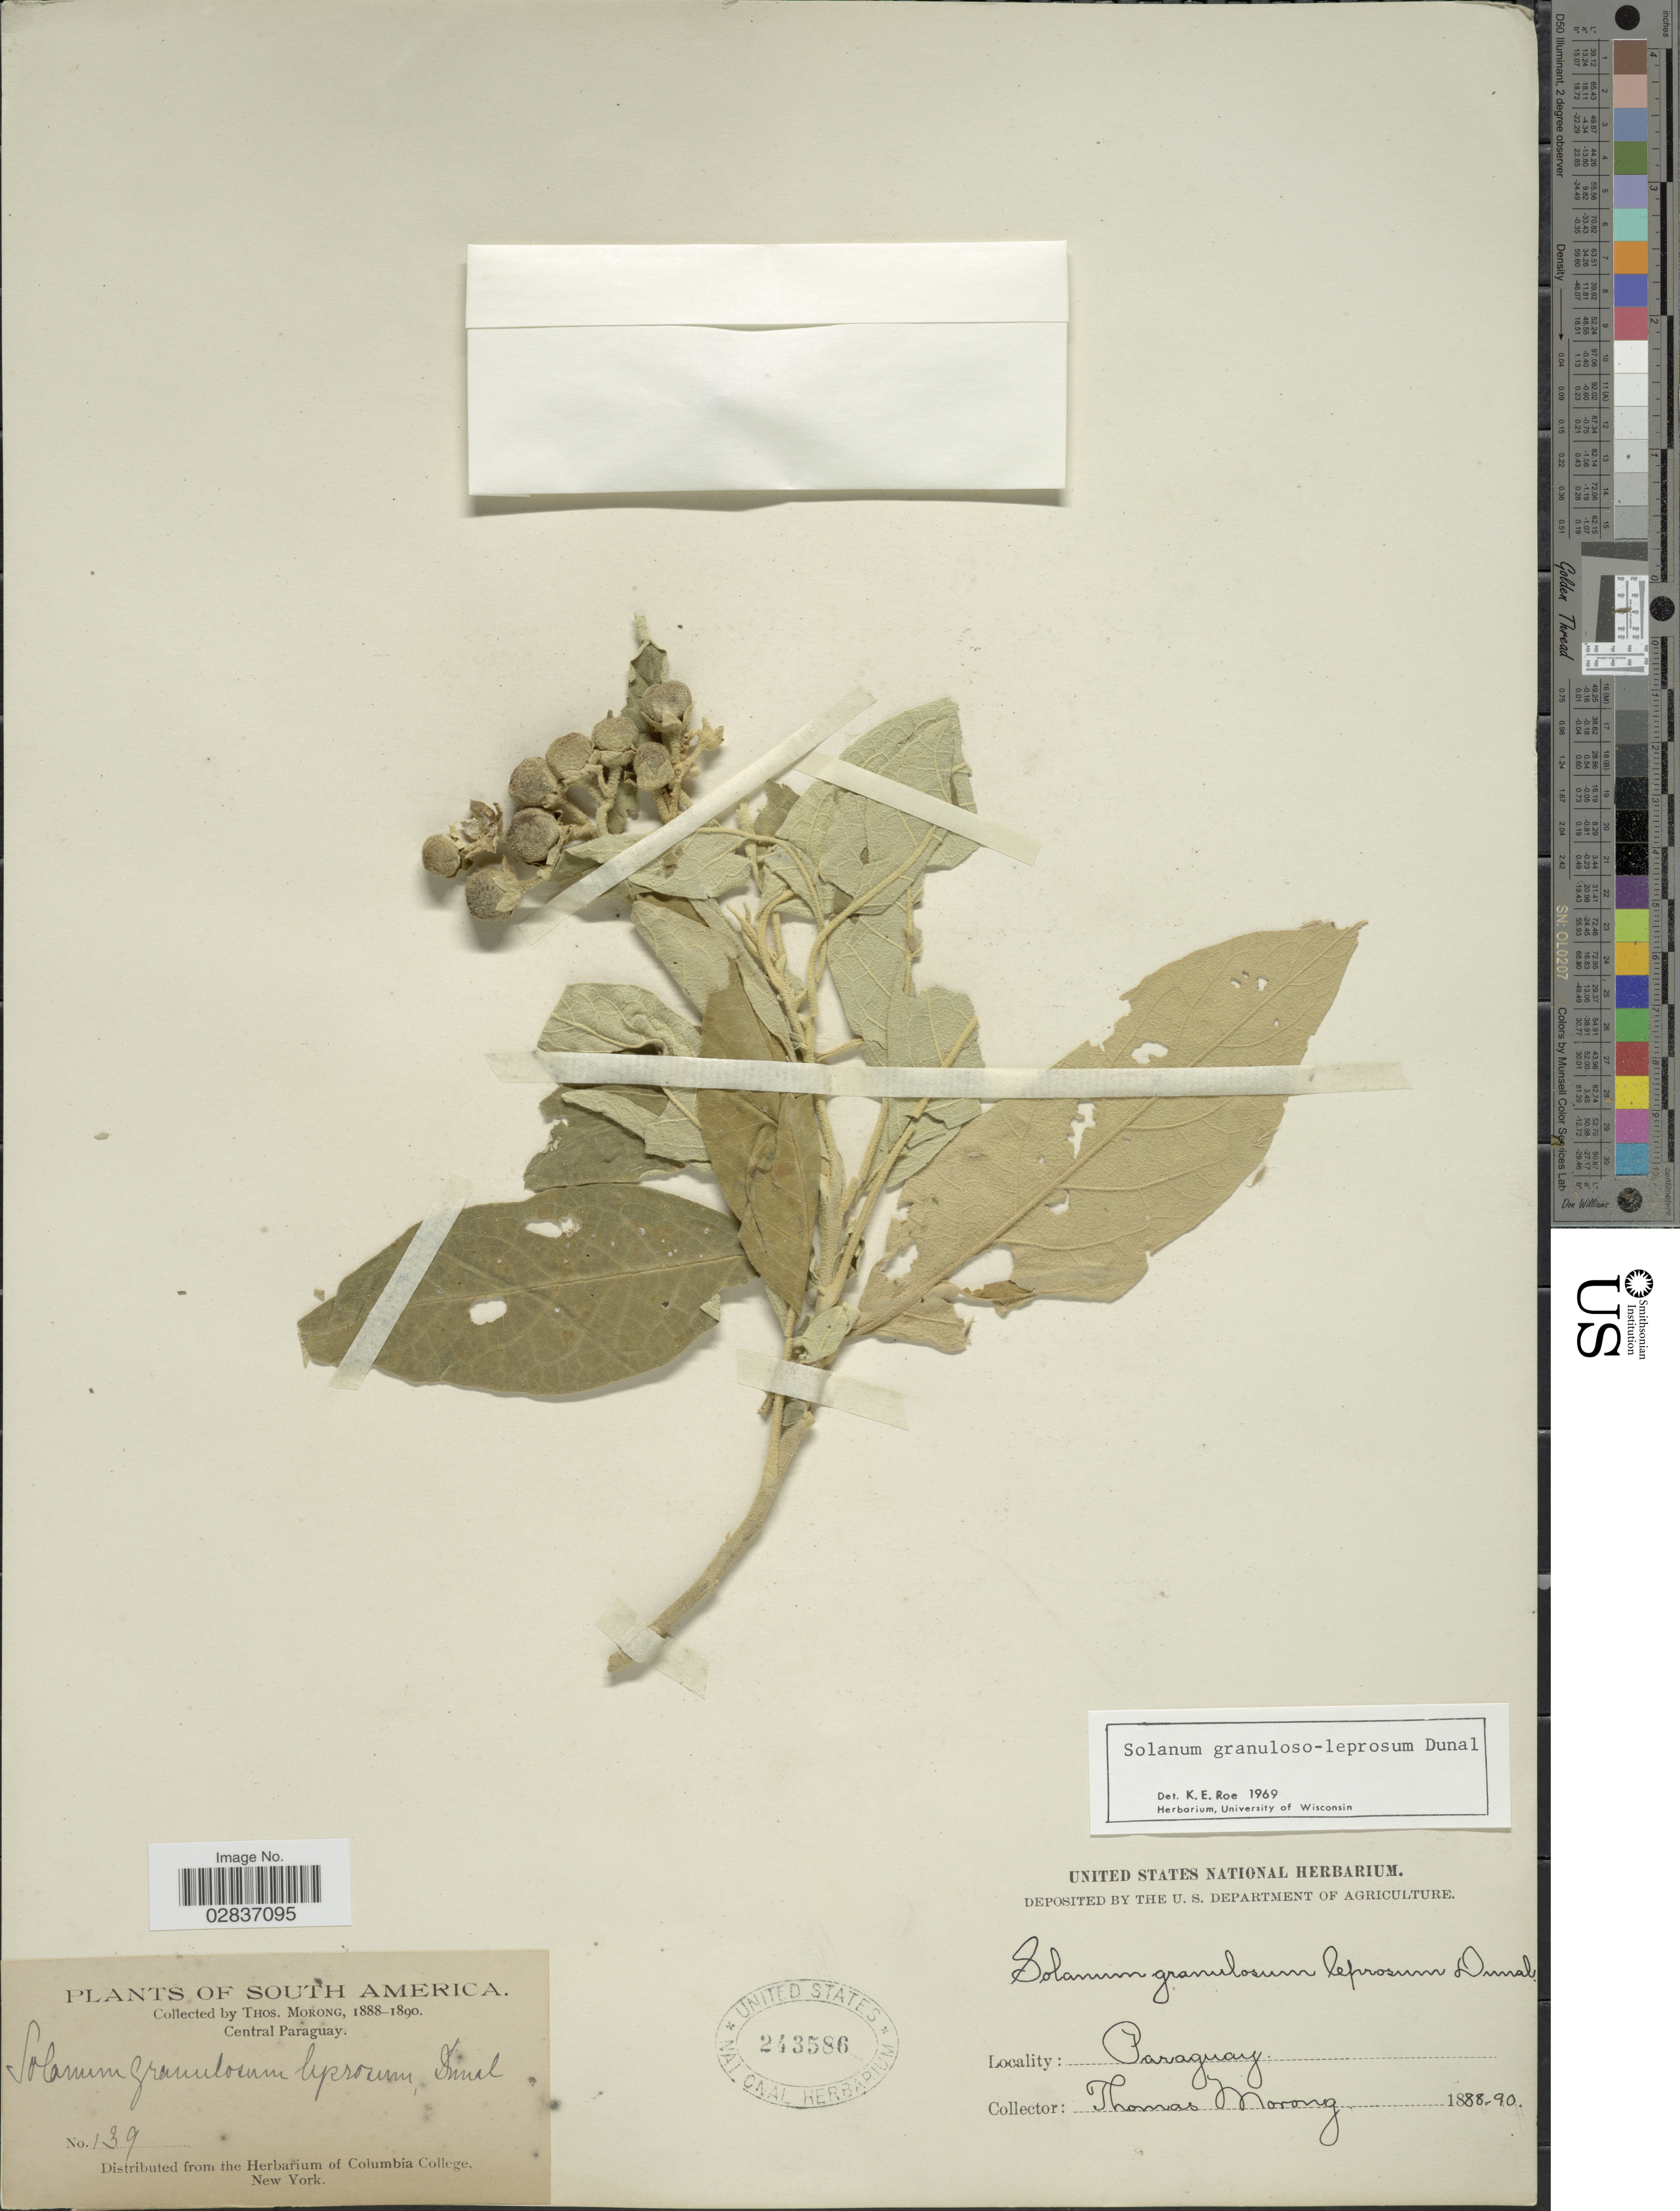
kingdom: Plantae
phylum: Tracheophyta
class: Magnoliopsida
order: Solanales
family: Solanaceae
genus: Solanum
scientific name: Solanum granuloso-leprosum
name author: Dunal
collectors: ex herb. T. Morong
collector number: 139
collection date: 1888/1890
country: Paraguay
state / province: Central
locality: Central Paraguay.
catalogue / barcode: US 243586